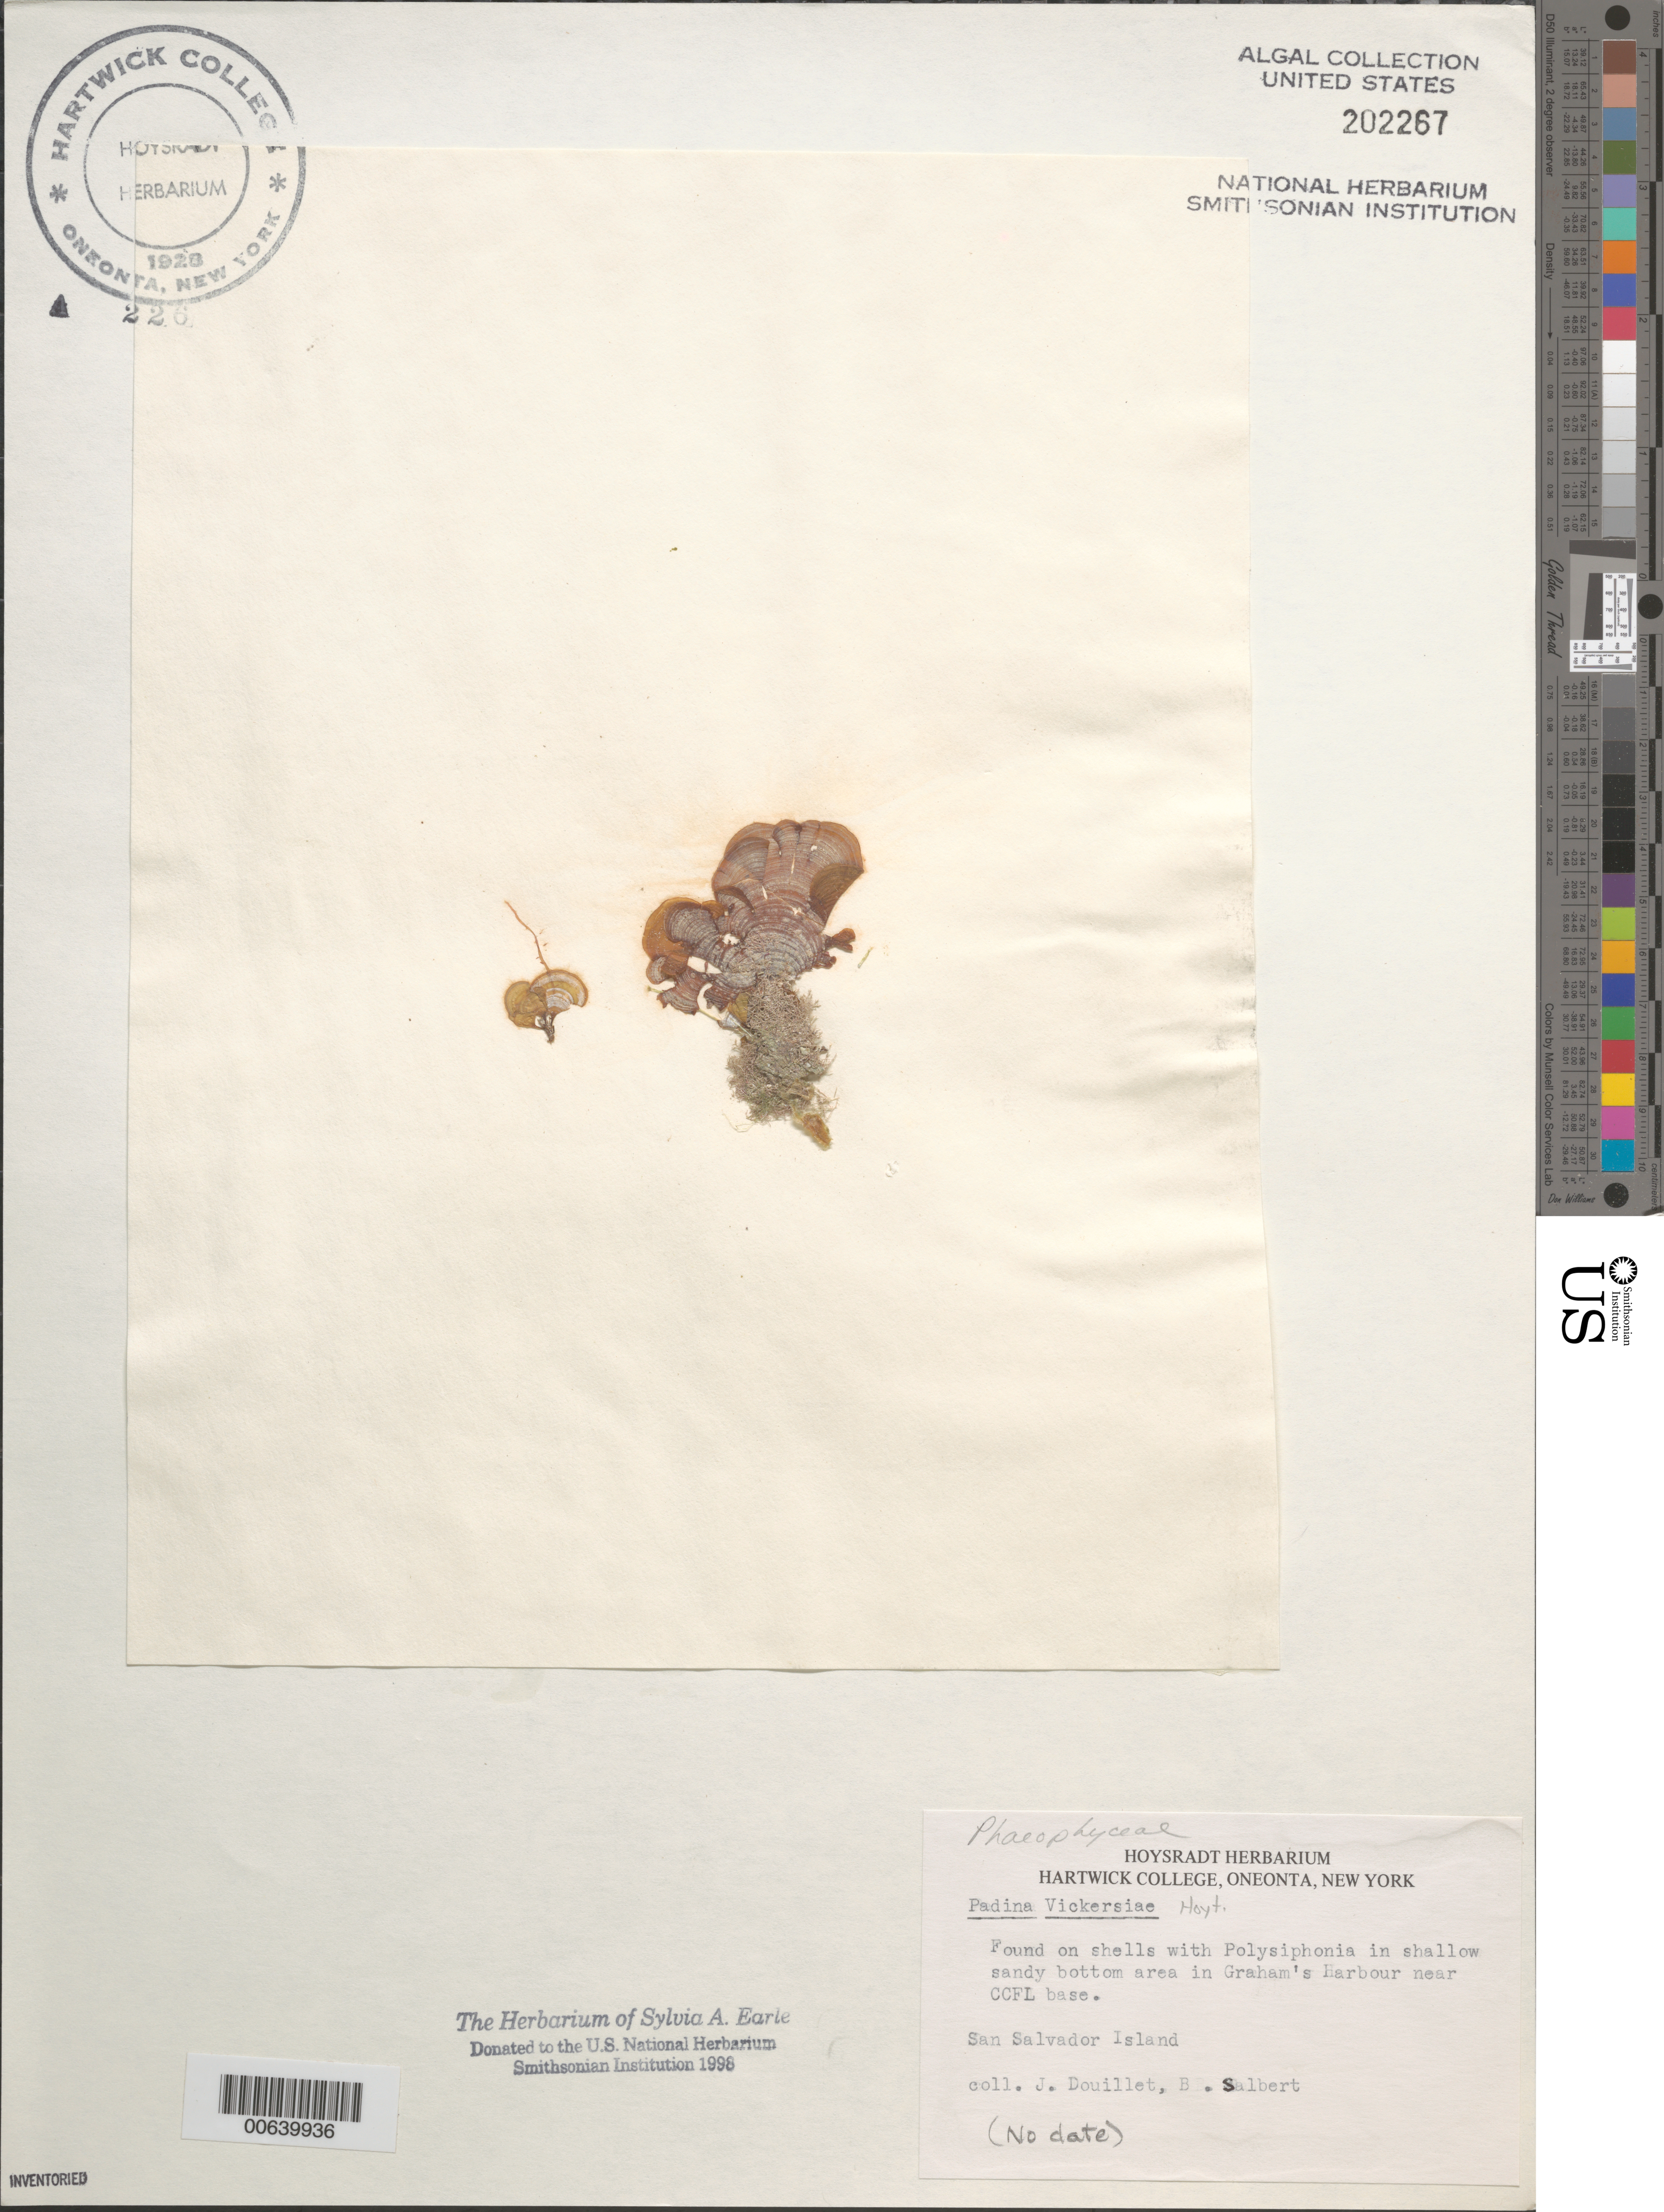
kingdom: Chromista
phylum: Ochrophyta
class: Phaeophyceae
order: Dictyotales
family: Dictyotaceae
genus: Padina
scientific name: Padina gymnospora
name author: (Kütz.) O.G. Sond.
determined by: Algae name updating Project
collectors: J. Douillet & B. Salbert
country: Bahamas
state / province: San Salvador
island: San Salvador Island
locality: Graham's Harbour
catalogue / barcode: US 202267